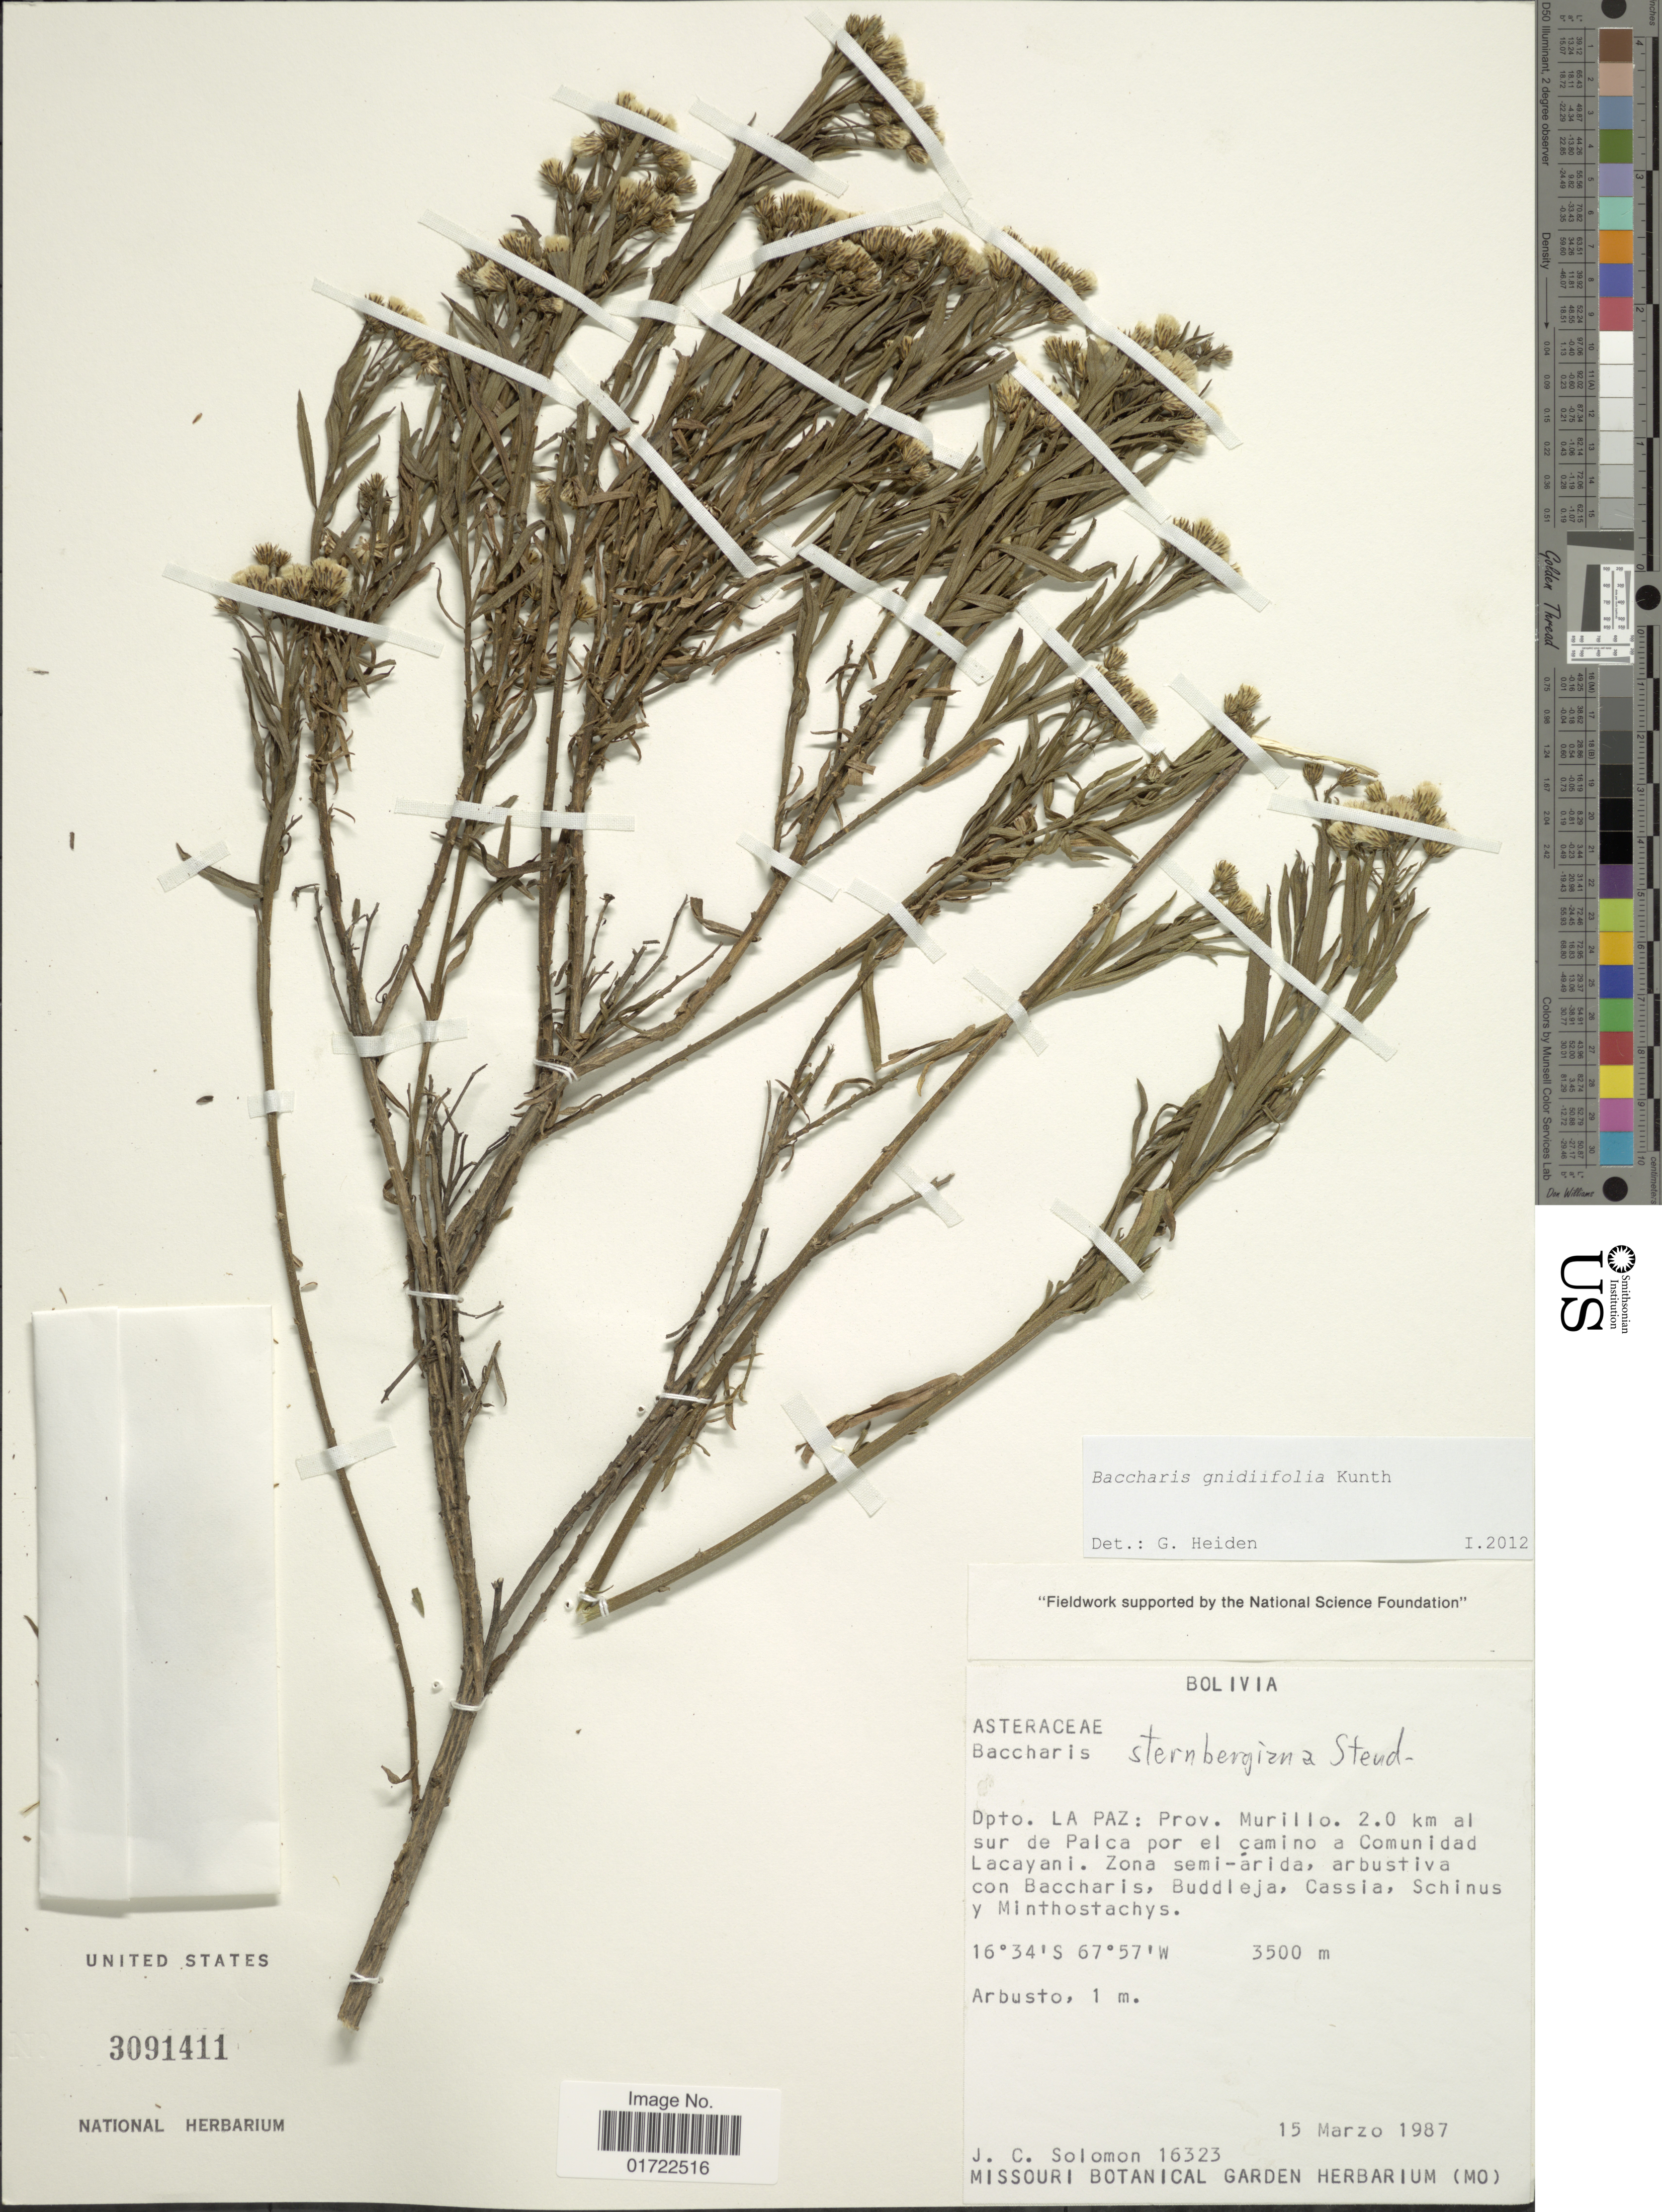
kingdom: Plantae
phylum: Tracheophyta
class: Magnoliopsida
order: Asterales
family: Asteraceae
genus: Baccharis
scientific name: Baccharis gnidiifolia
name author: Kunth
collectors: J. C. Solomon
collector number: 16323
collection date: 1987-03-15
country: Bolivia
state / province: La Paz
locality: Prov. Murillo. 2.0 km al sur de Palca por el camino a Comunidad Lacayani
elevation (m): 3500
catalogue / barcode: US 3091411